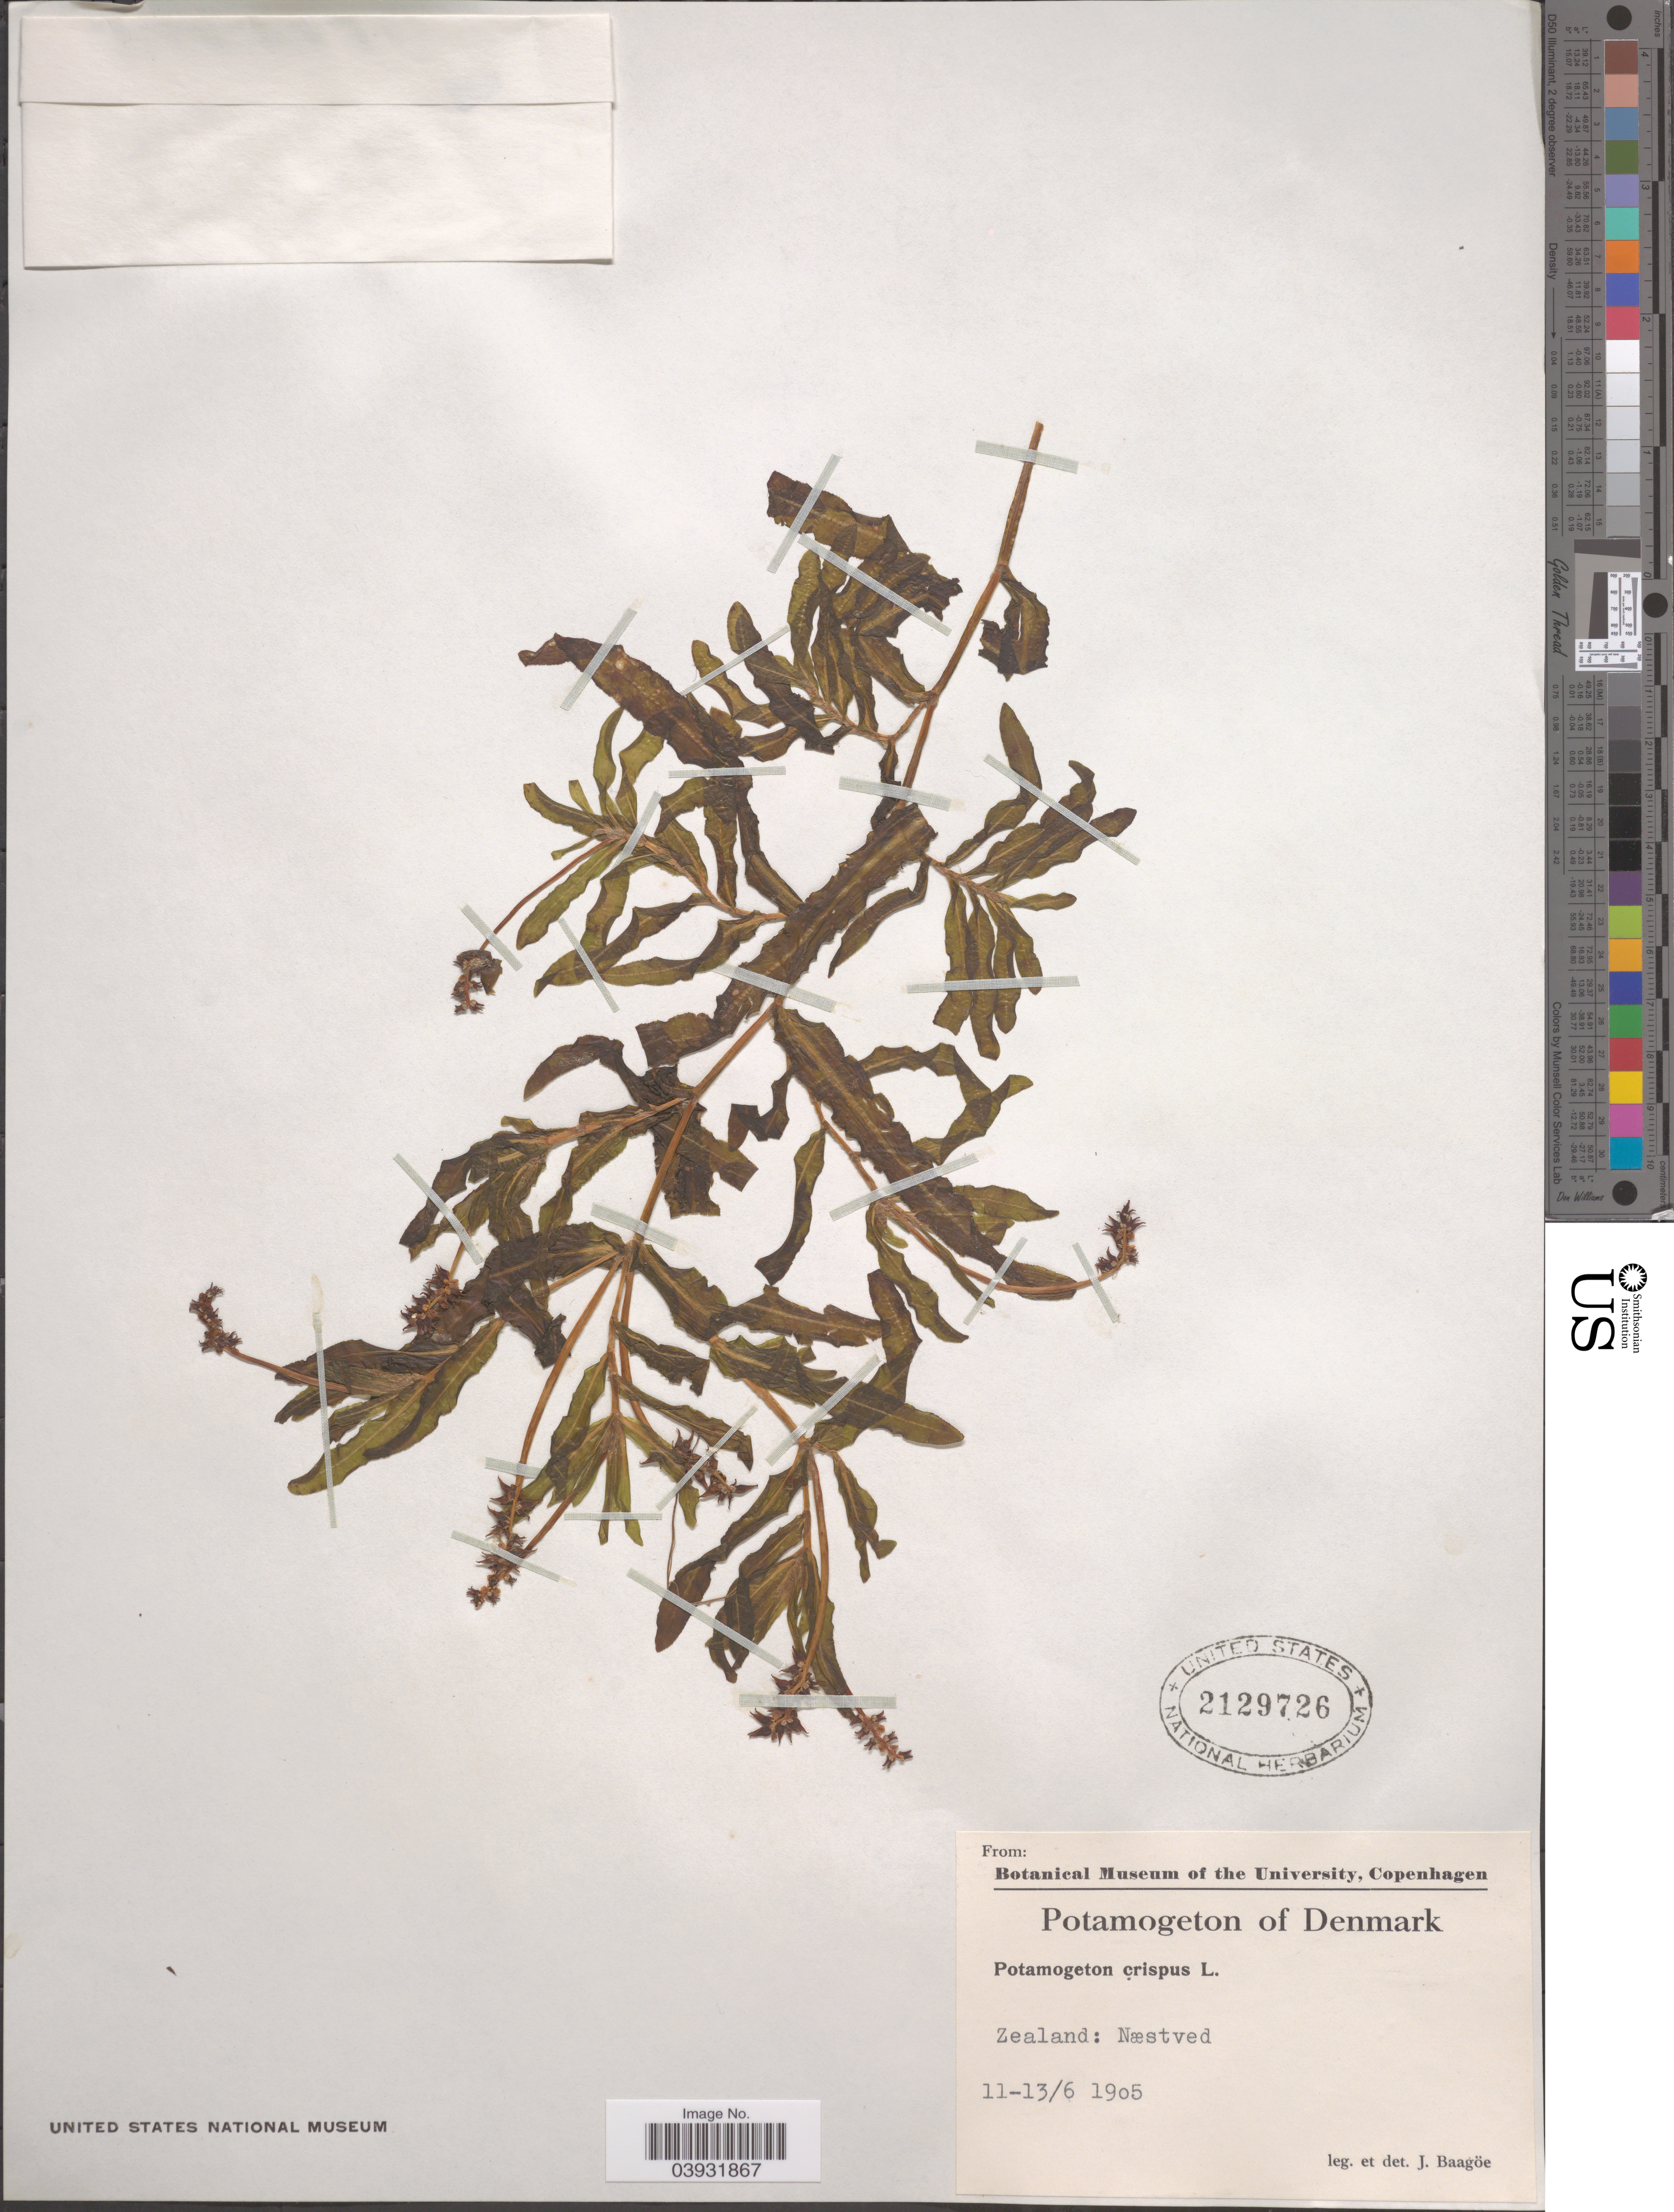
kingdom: Plantae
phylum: Tracheophyta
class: Liliopsida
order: Alismatales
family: Potamogetonaceae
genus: Potamogeton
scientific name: Potamogeton crispus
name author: L.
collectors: J. Baagoe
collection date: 1905-06-11/1905-06-13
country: Denmark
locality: Zealand: Næstved.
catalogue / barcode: US 2129726